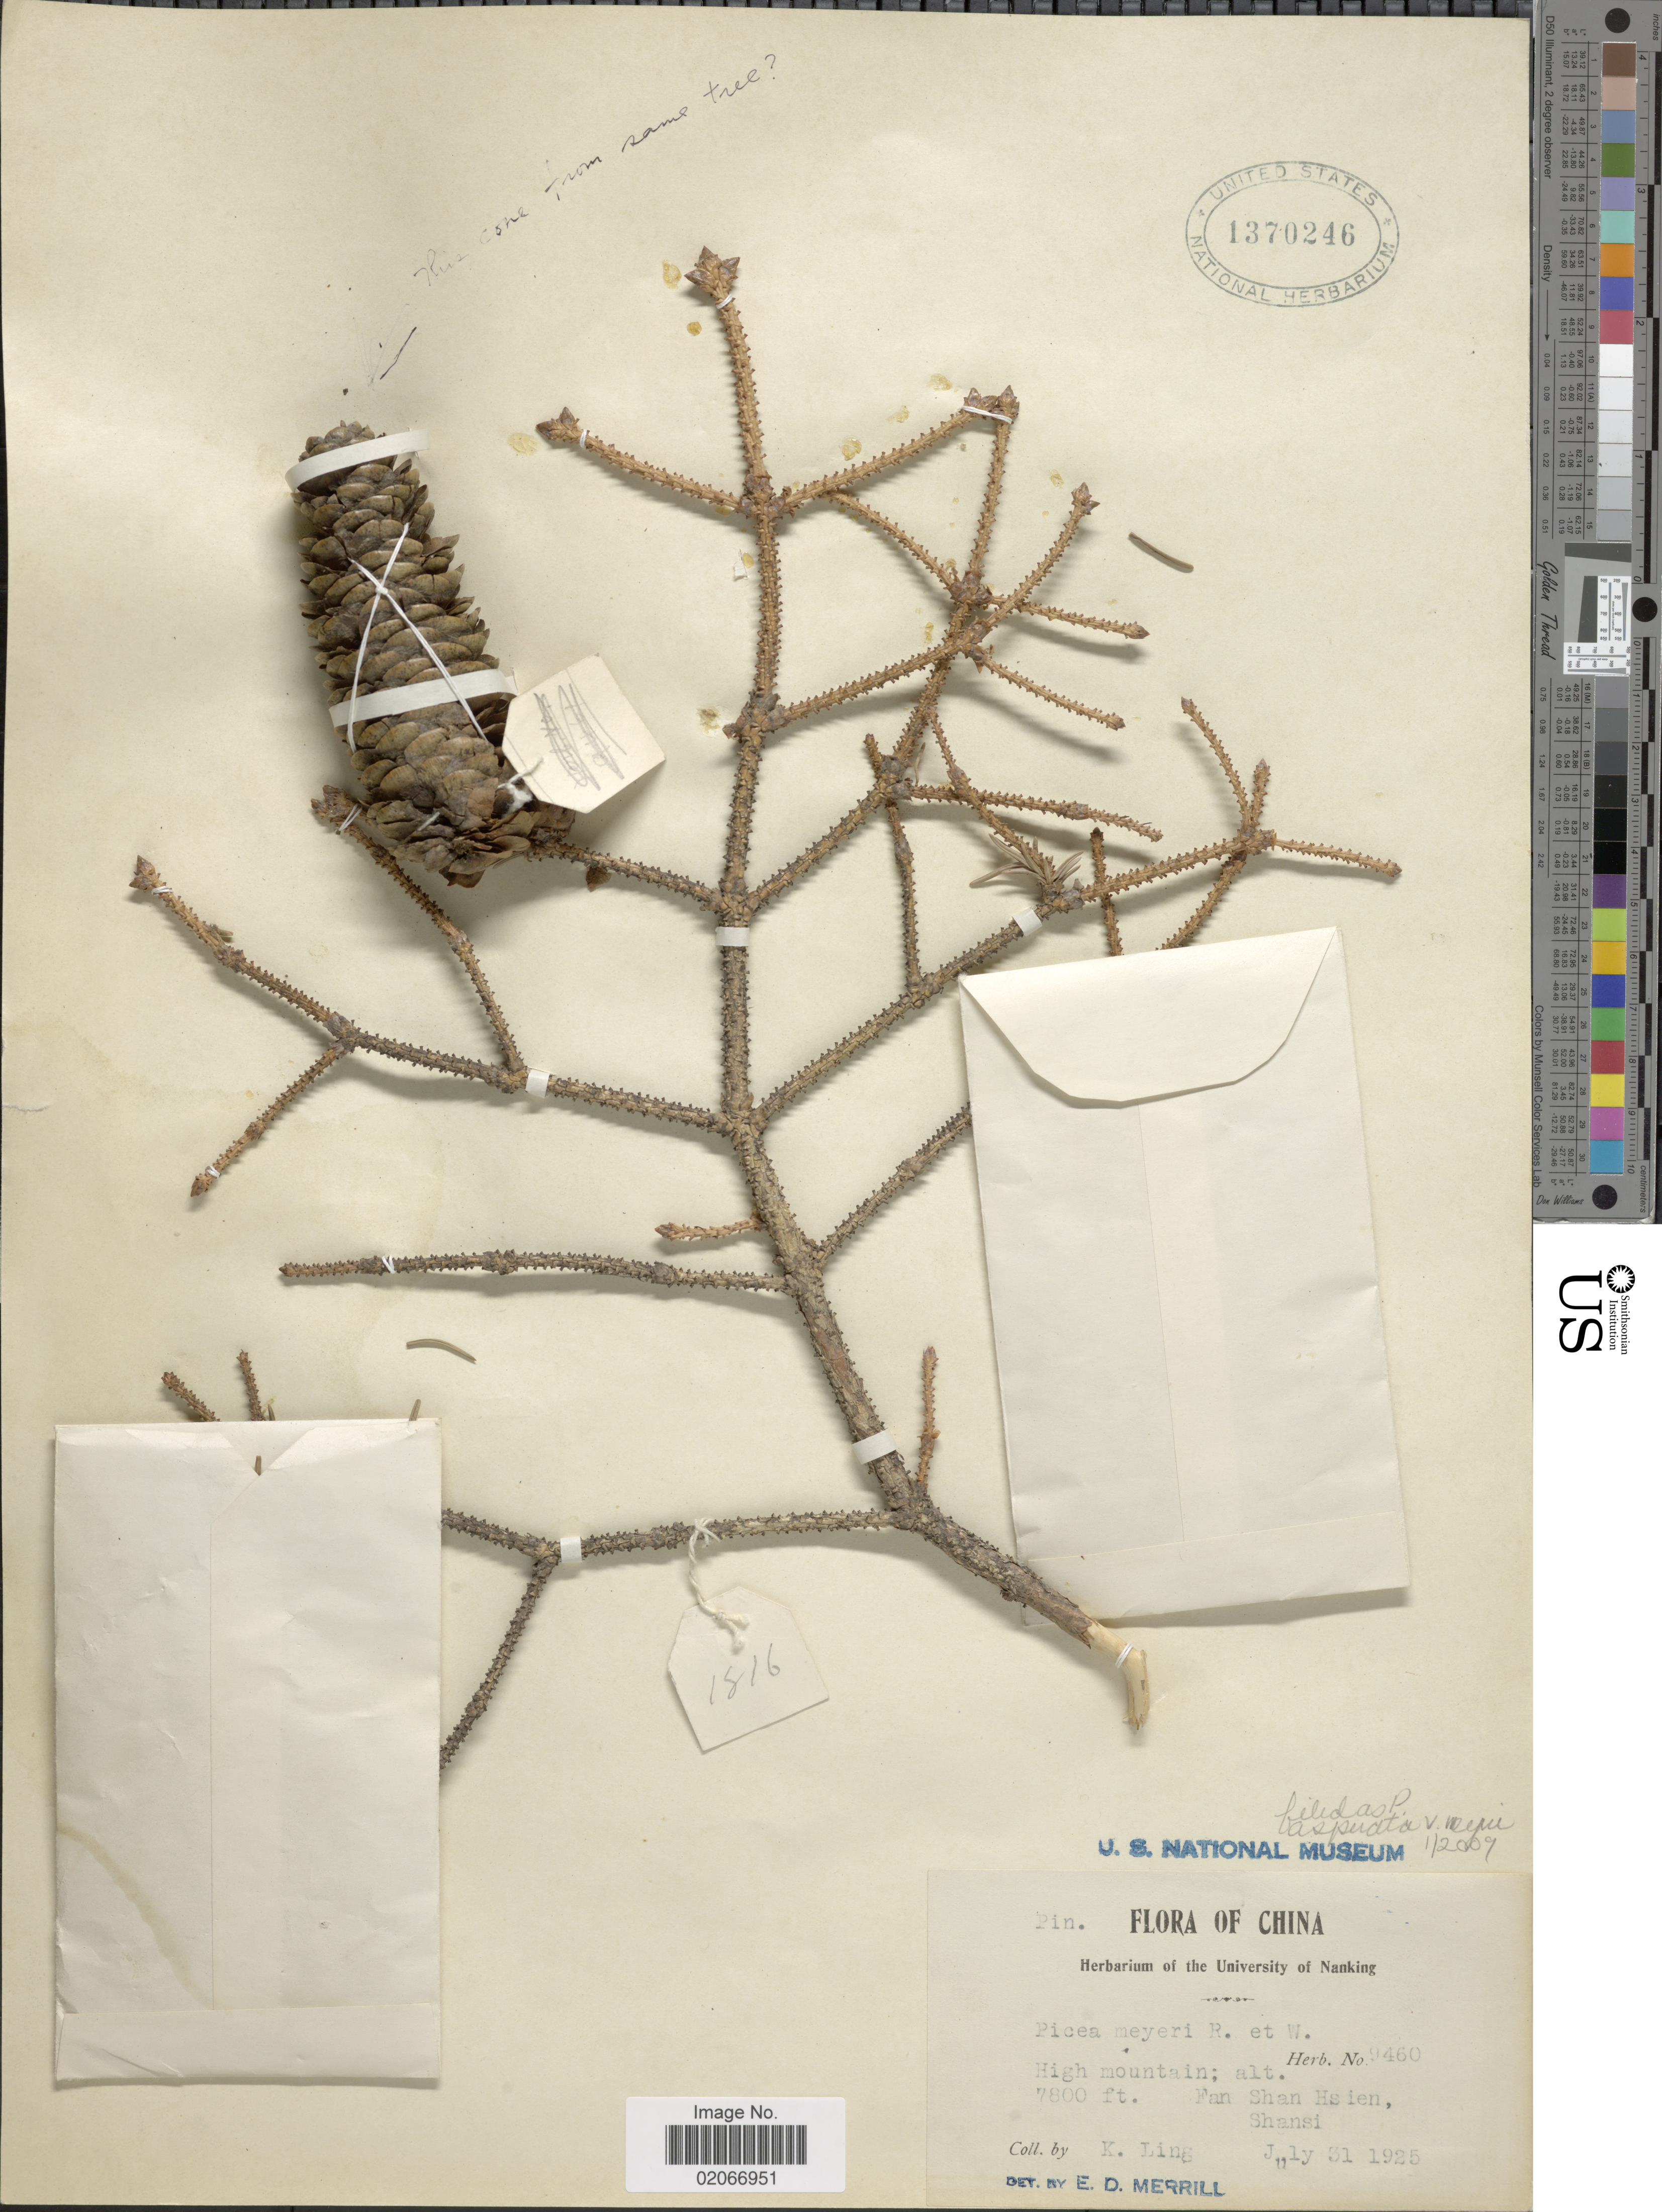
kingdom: Plantae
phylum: Tracheophyta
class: Pinopsida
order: Pinales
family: Pinaceae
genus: Picea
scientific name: Picea myeri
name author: Rehder & E.H. Wilson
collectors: K. Ling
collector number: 9460?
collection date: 1925-07-31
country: China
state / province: Shanxi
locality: Fan Shan Hsien, Shansi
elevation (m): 2377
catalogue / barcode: US 1370246